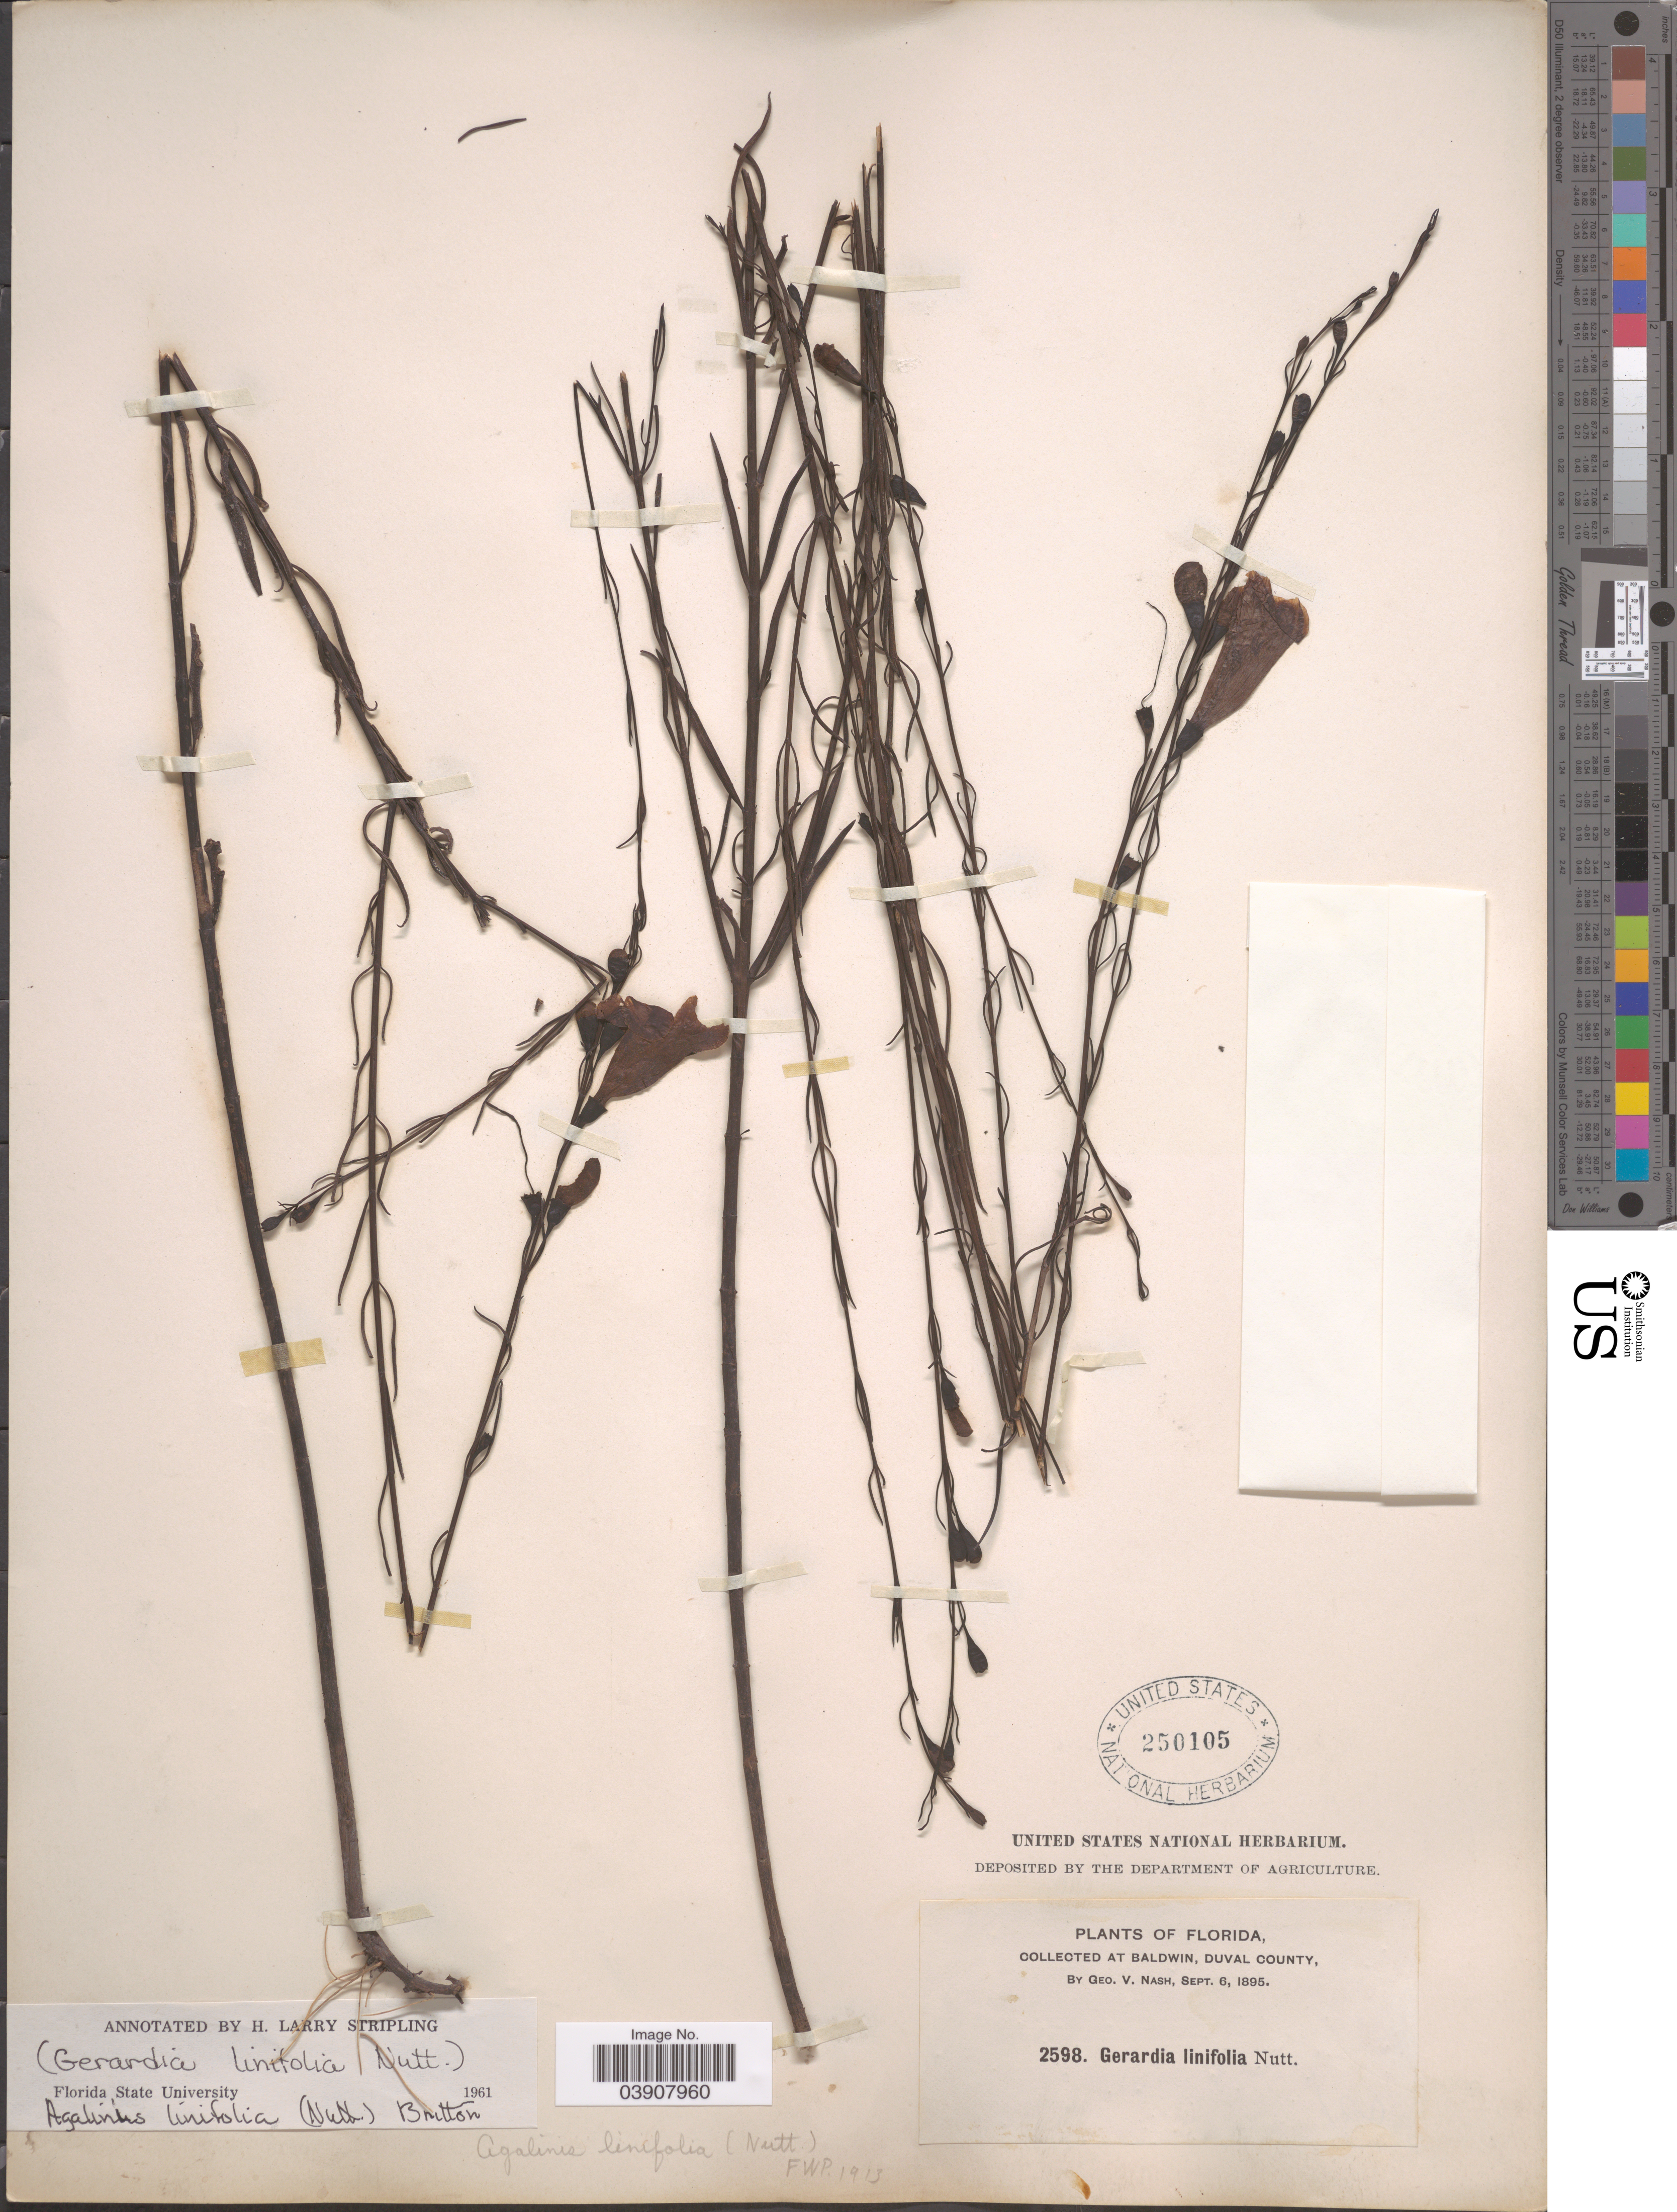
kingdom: Plantae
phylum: Tracheophyta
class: Magnoliopsida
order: Lamiales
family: Orobanchaceae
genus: Agalinis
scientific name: Agalinis linifolia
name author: (Nutt.) Britton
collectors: G. V. Nash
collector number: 2598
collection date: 1895-09-06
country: United States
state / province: Florida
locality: Baldwin, Duval County.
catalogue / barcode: US 250105